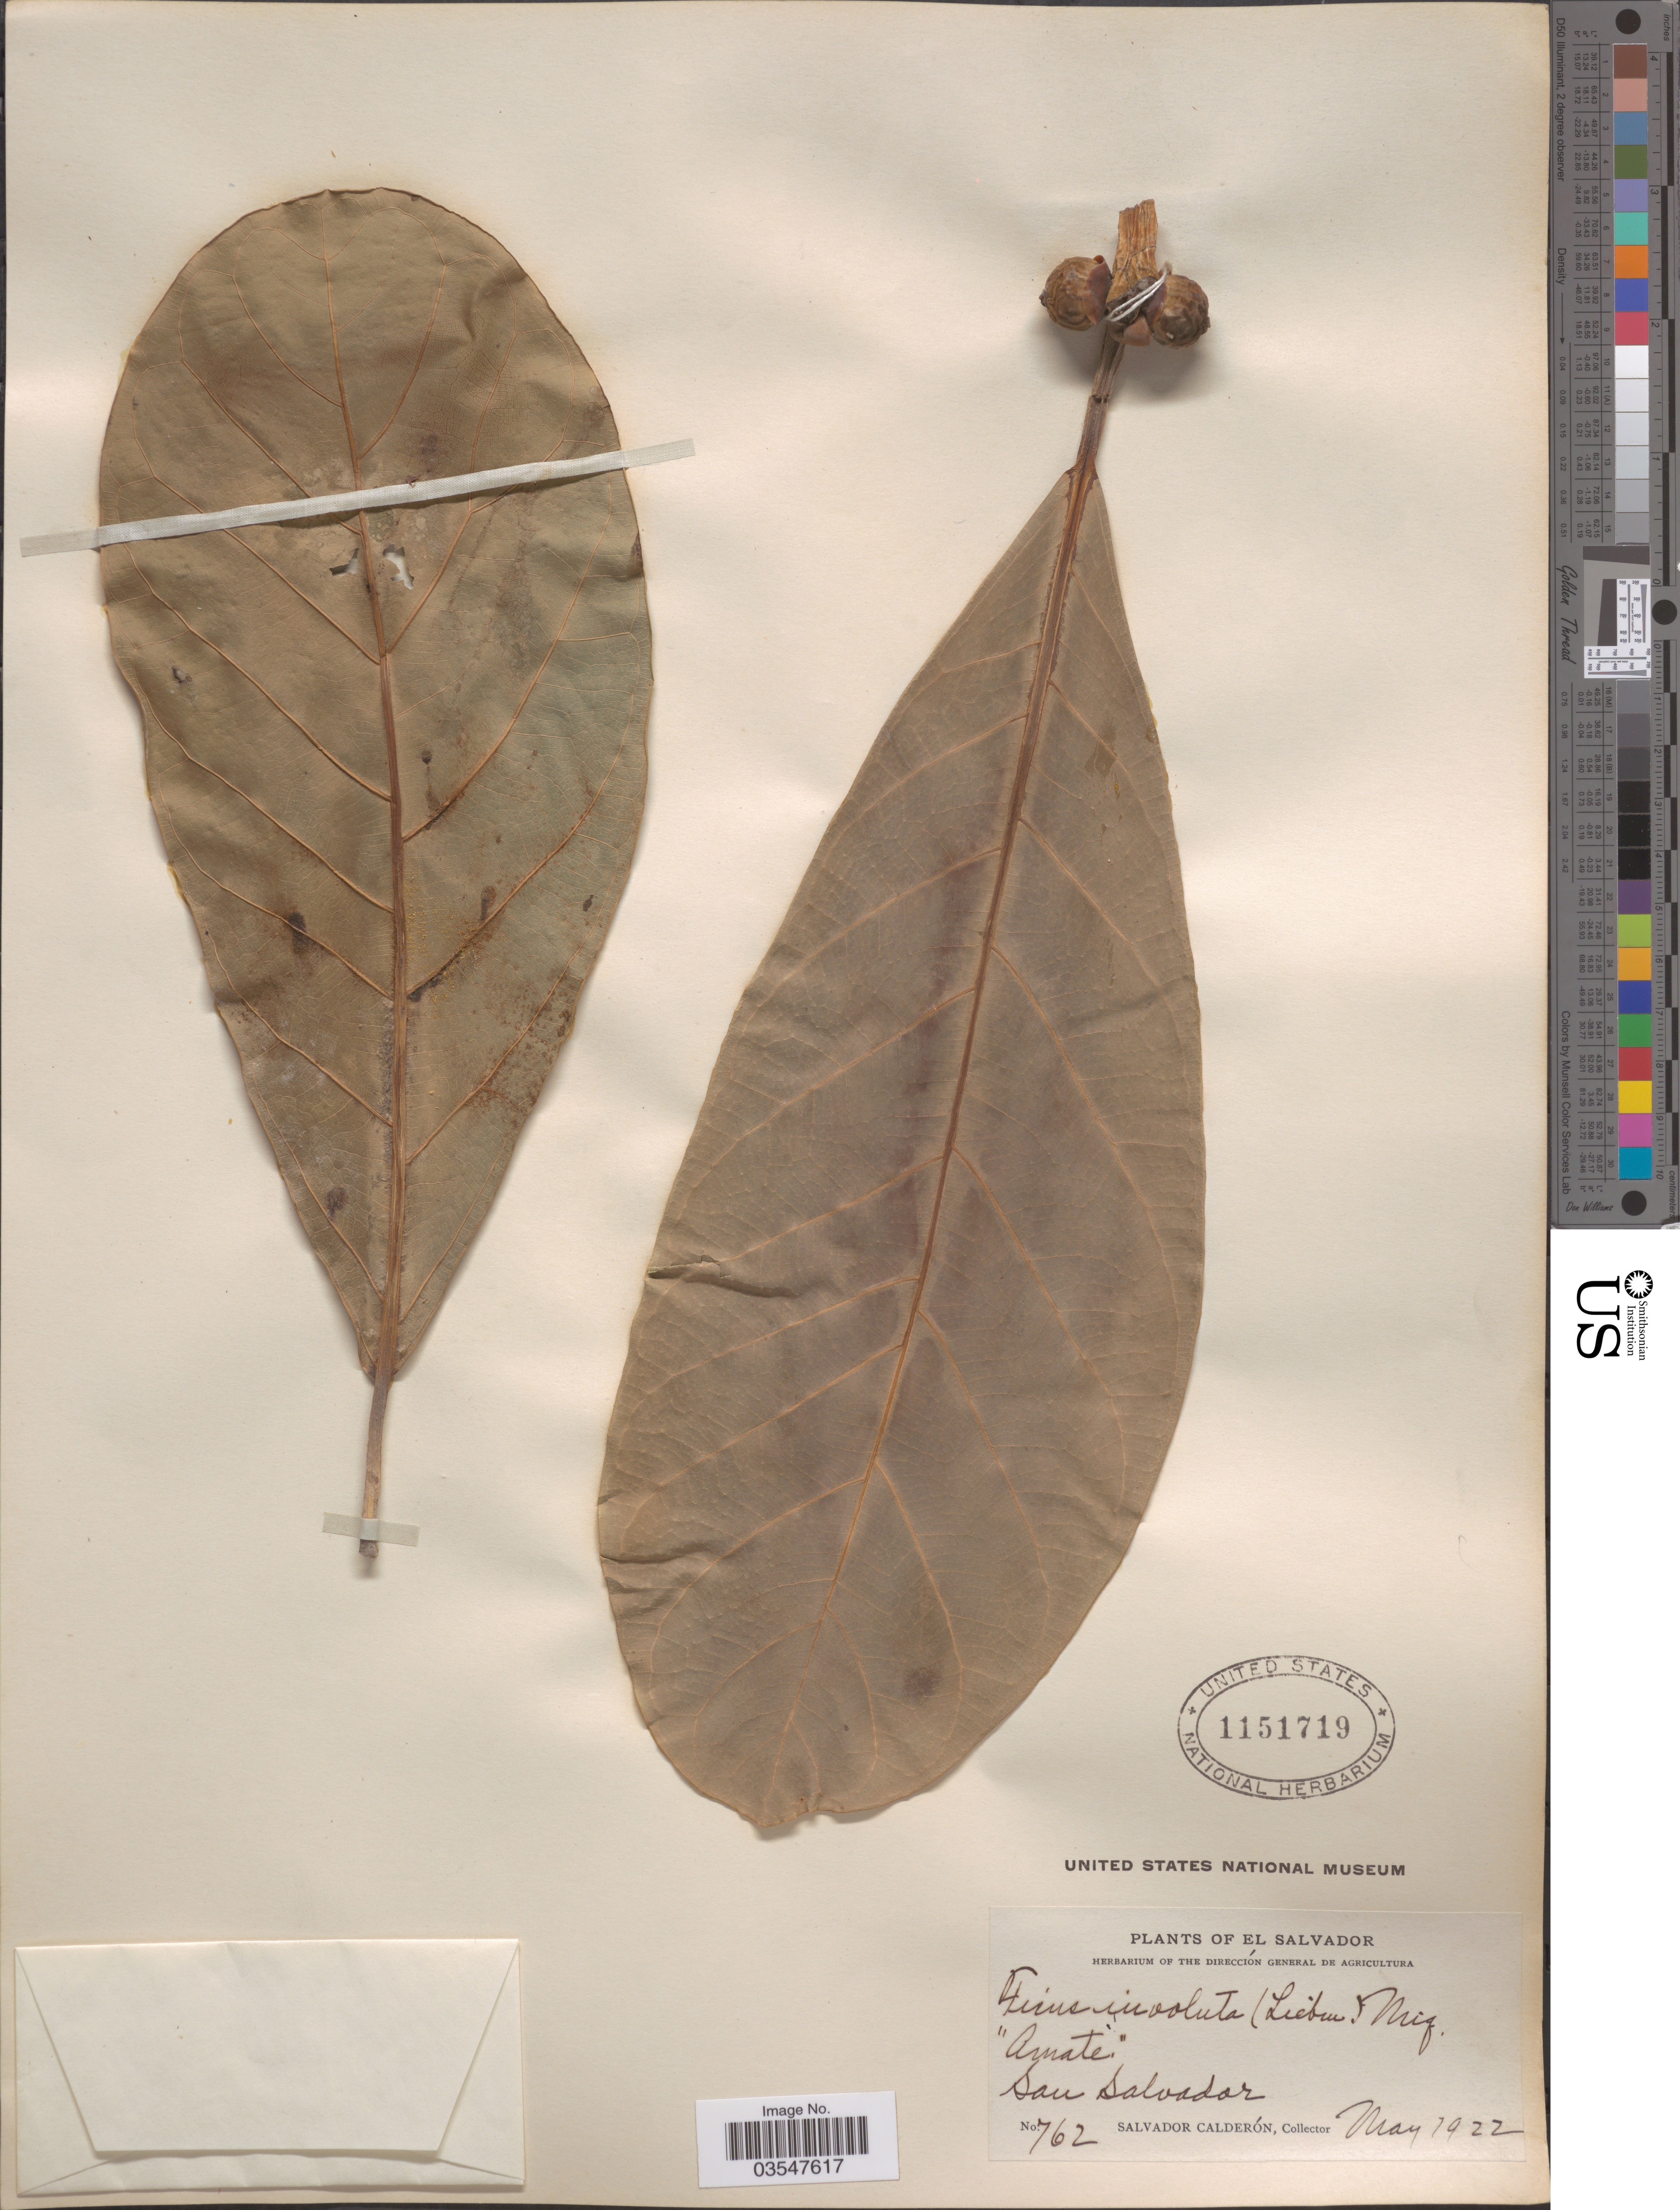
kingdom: Plantae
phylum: Tracheophyta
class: Magnoliopsida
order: Rosales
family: Moraceae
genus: Ficus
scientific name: Ficus obtusifolia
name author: Kunth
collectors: S. Calderón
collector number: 762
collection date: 1922-05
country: El Salvador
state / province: San Salvador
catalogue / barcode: US 1151719